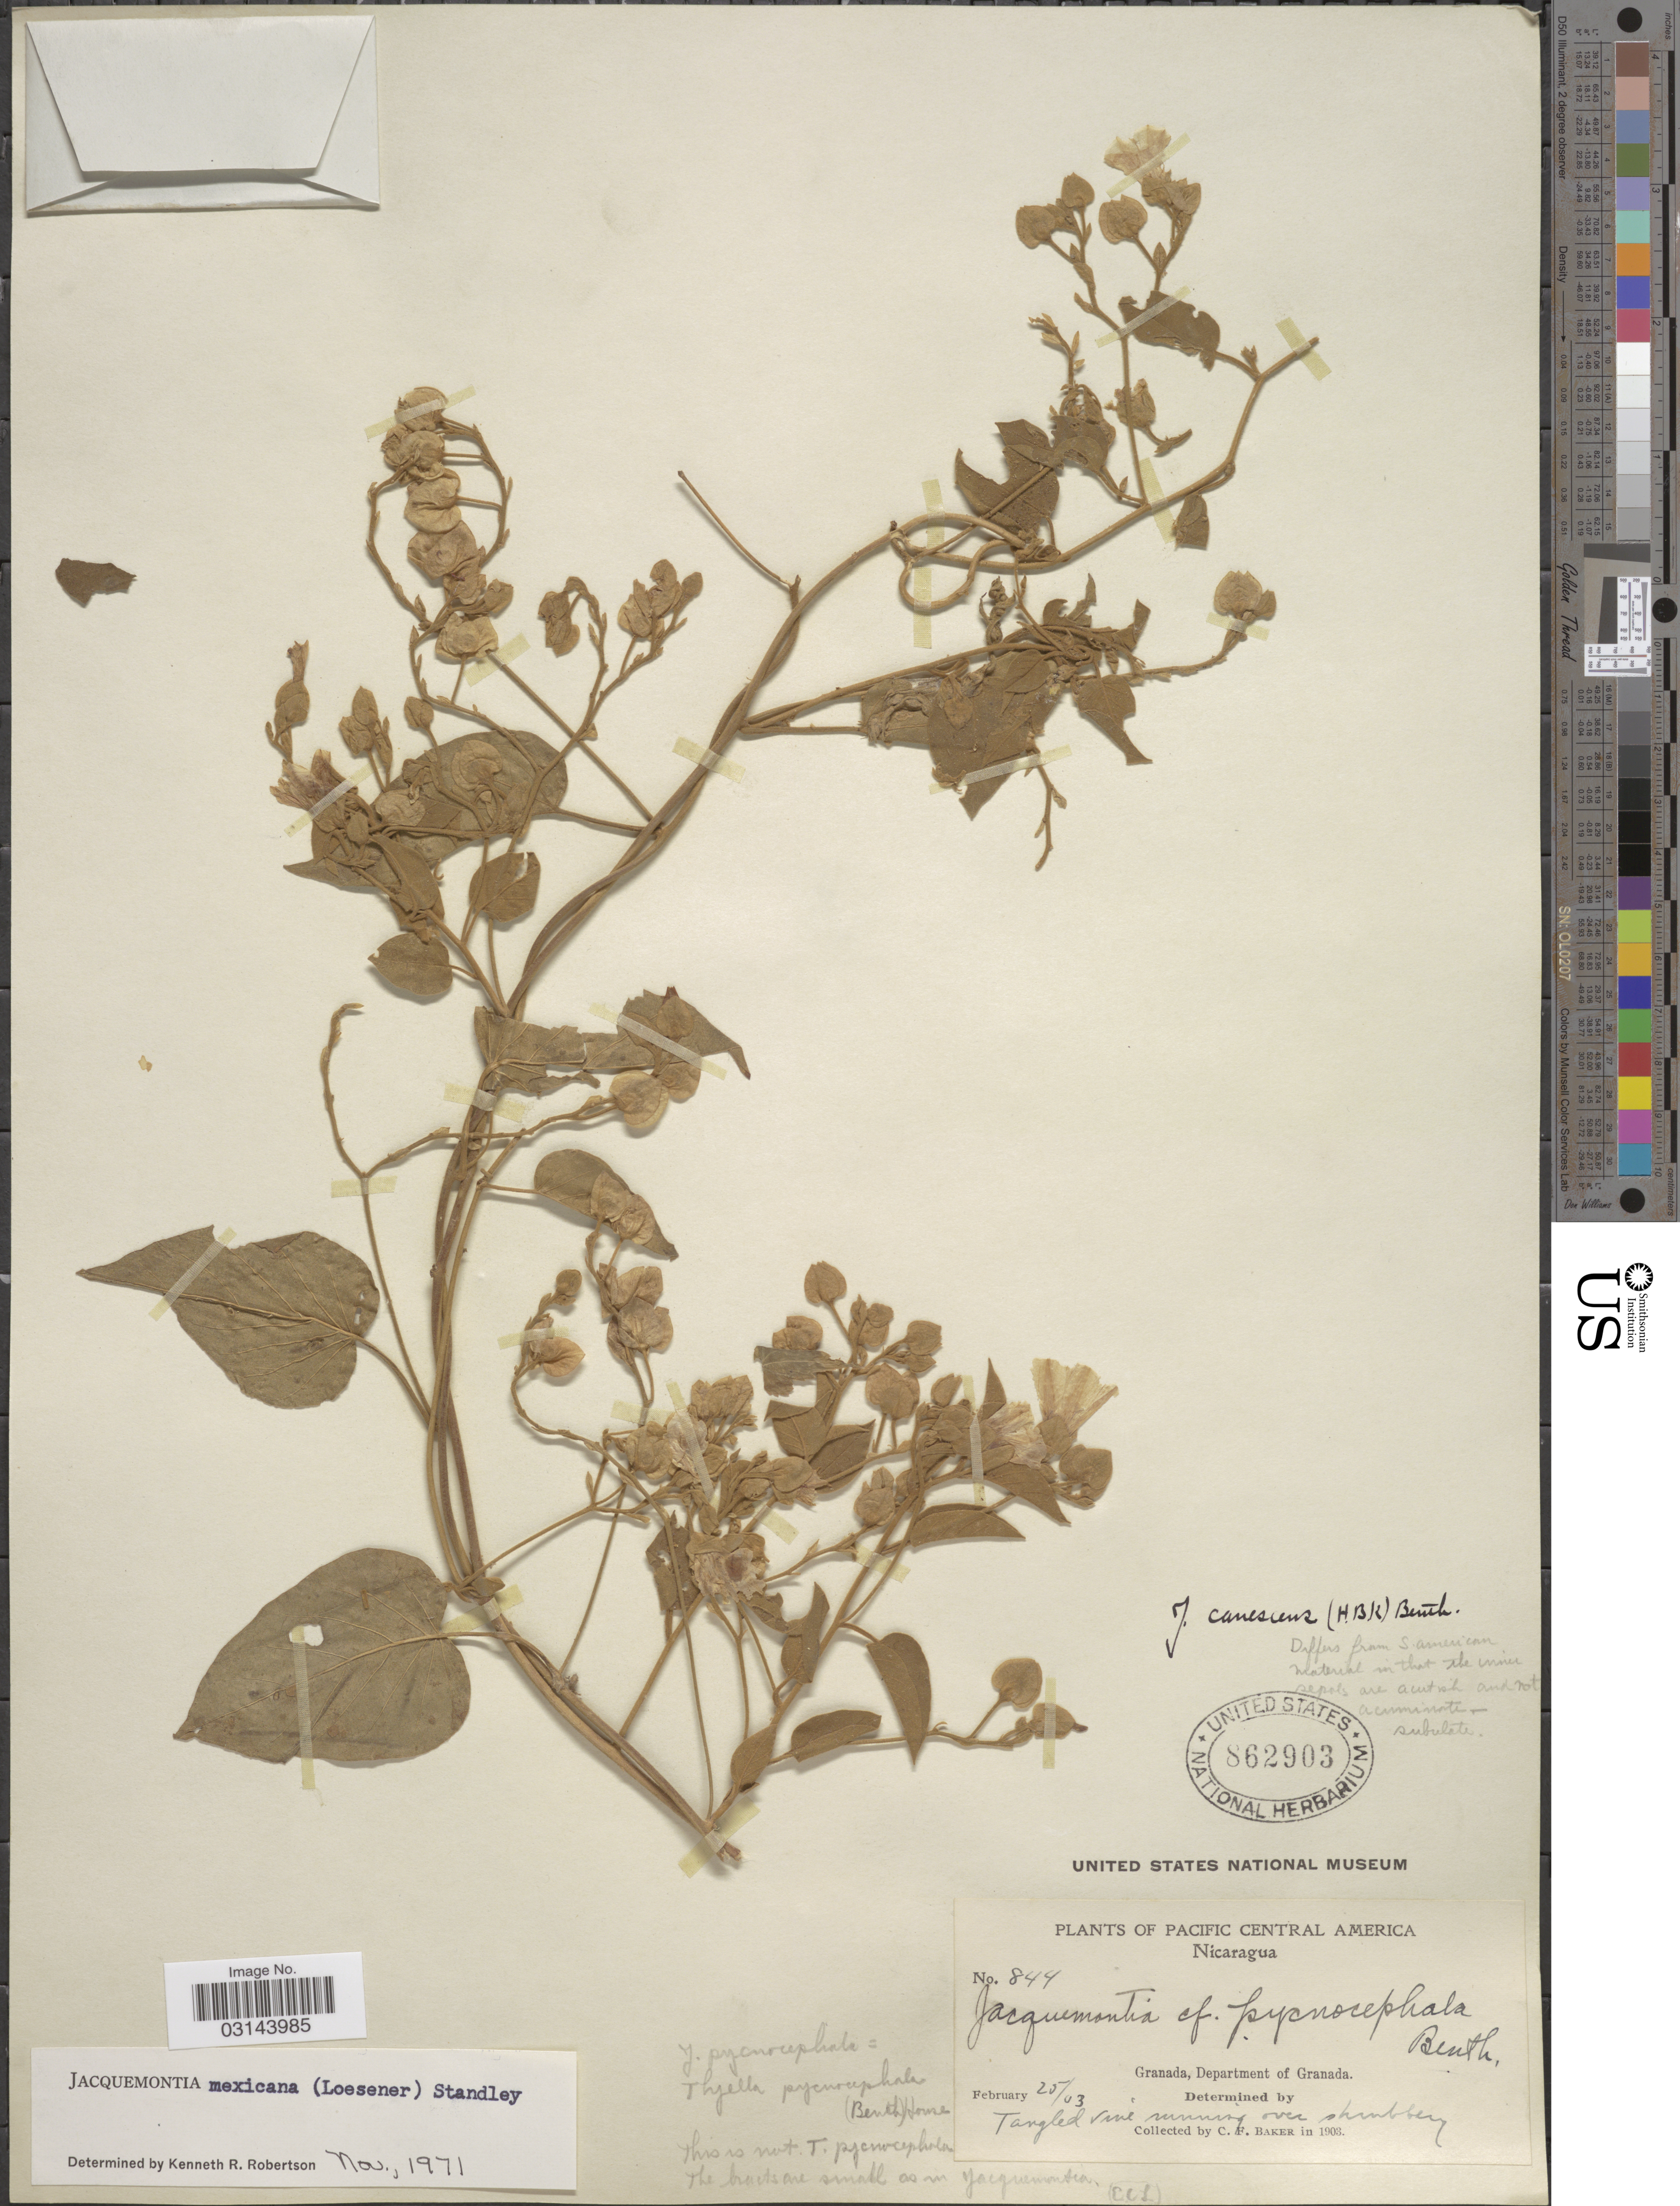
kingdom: Plantae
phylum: Tracheophyta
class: Magnoliopsida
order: Solanales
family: Convolvulaceae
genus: Jacquemontia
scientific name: Jacquemontia mexicana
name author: (Loes.) Standl. & Steyerm.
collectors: C. F. Baker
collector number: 844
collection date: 1903-02-25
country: Nicaragua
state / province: Granada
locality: Granada, Pacific Central America.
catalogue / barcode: US 862903